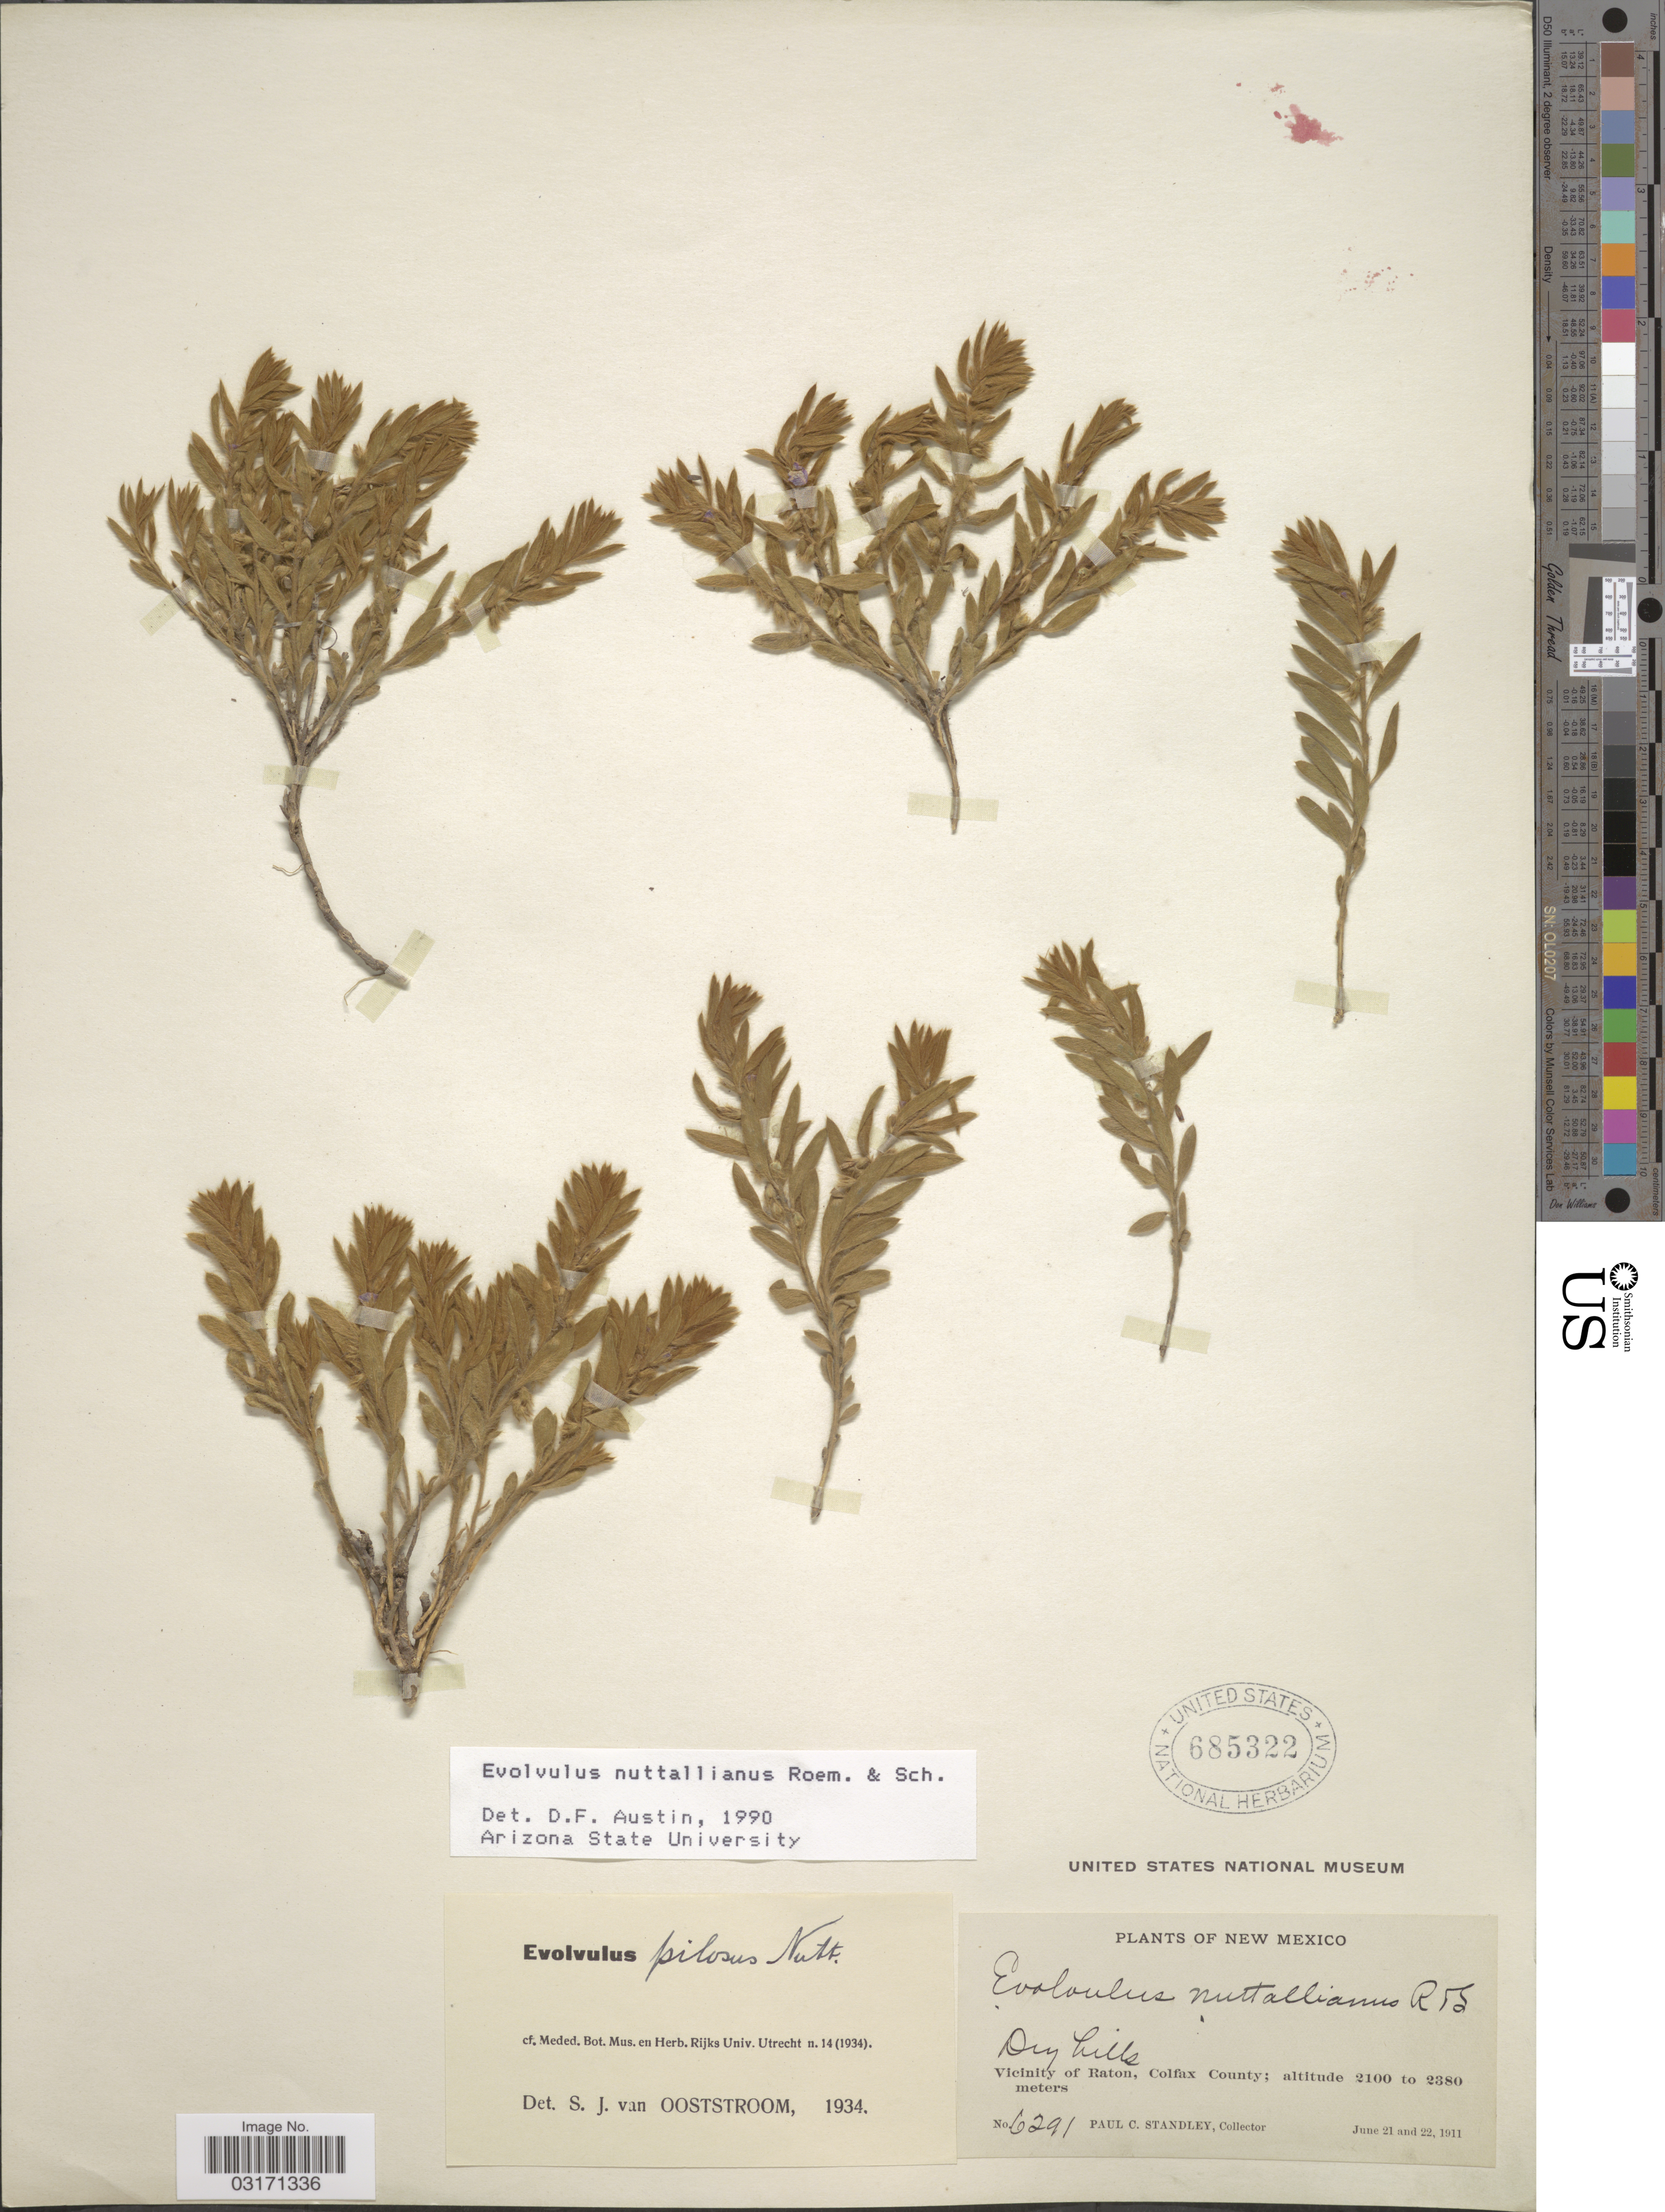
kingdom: Plantae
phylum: Tracheophyta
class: Magnoliopsida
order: Solanales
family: Convolvulaceae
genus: Evolvulus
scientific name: Evolvulus nuttallianus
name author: Roem. & Schult.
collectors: P. C. Standley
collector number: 6291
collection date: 1911-06-21/1911-06-22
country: United States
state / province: New Mexico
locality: Vicinity of Raton, Colfax County.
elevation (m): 2100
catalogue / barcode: US 685322